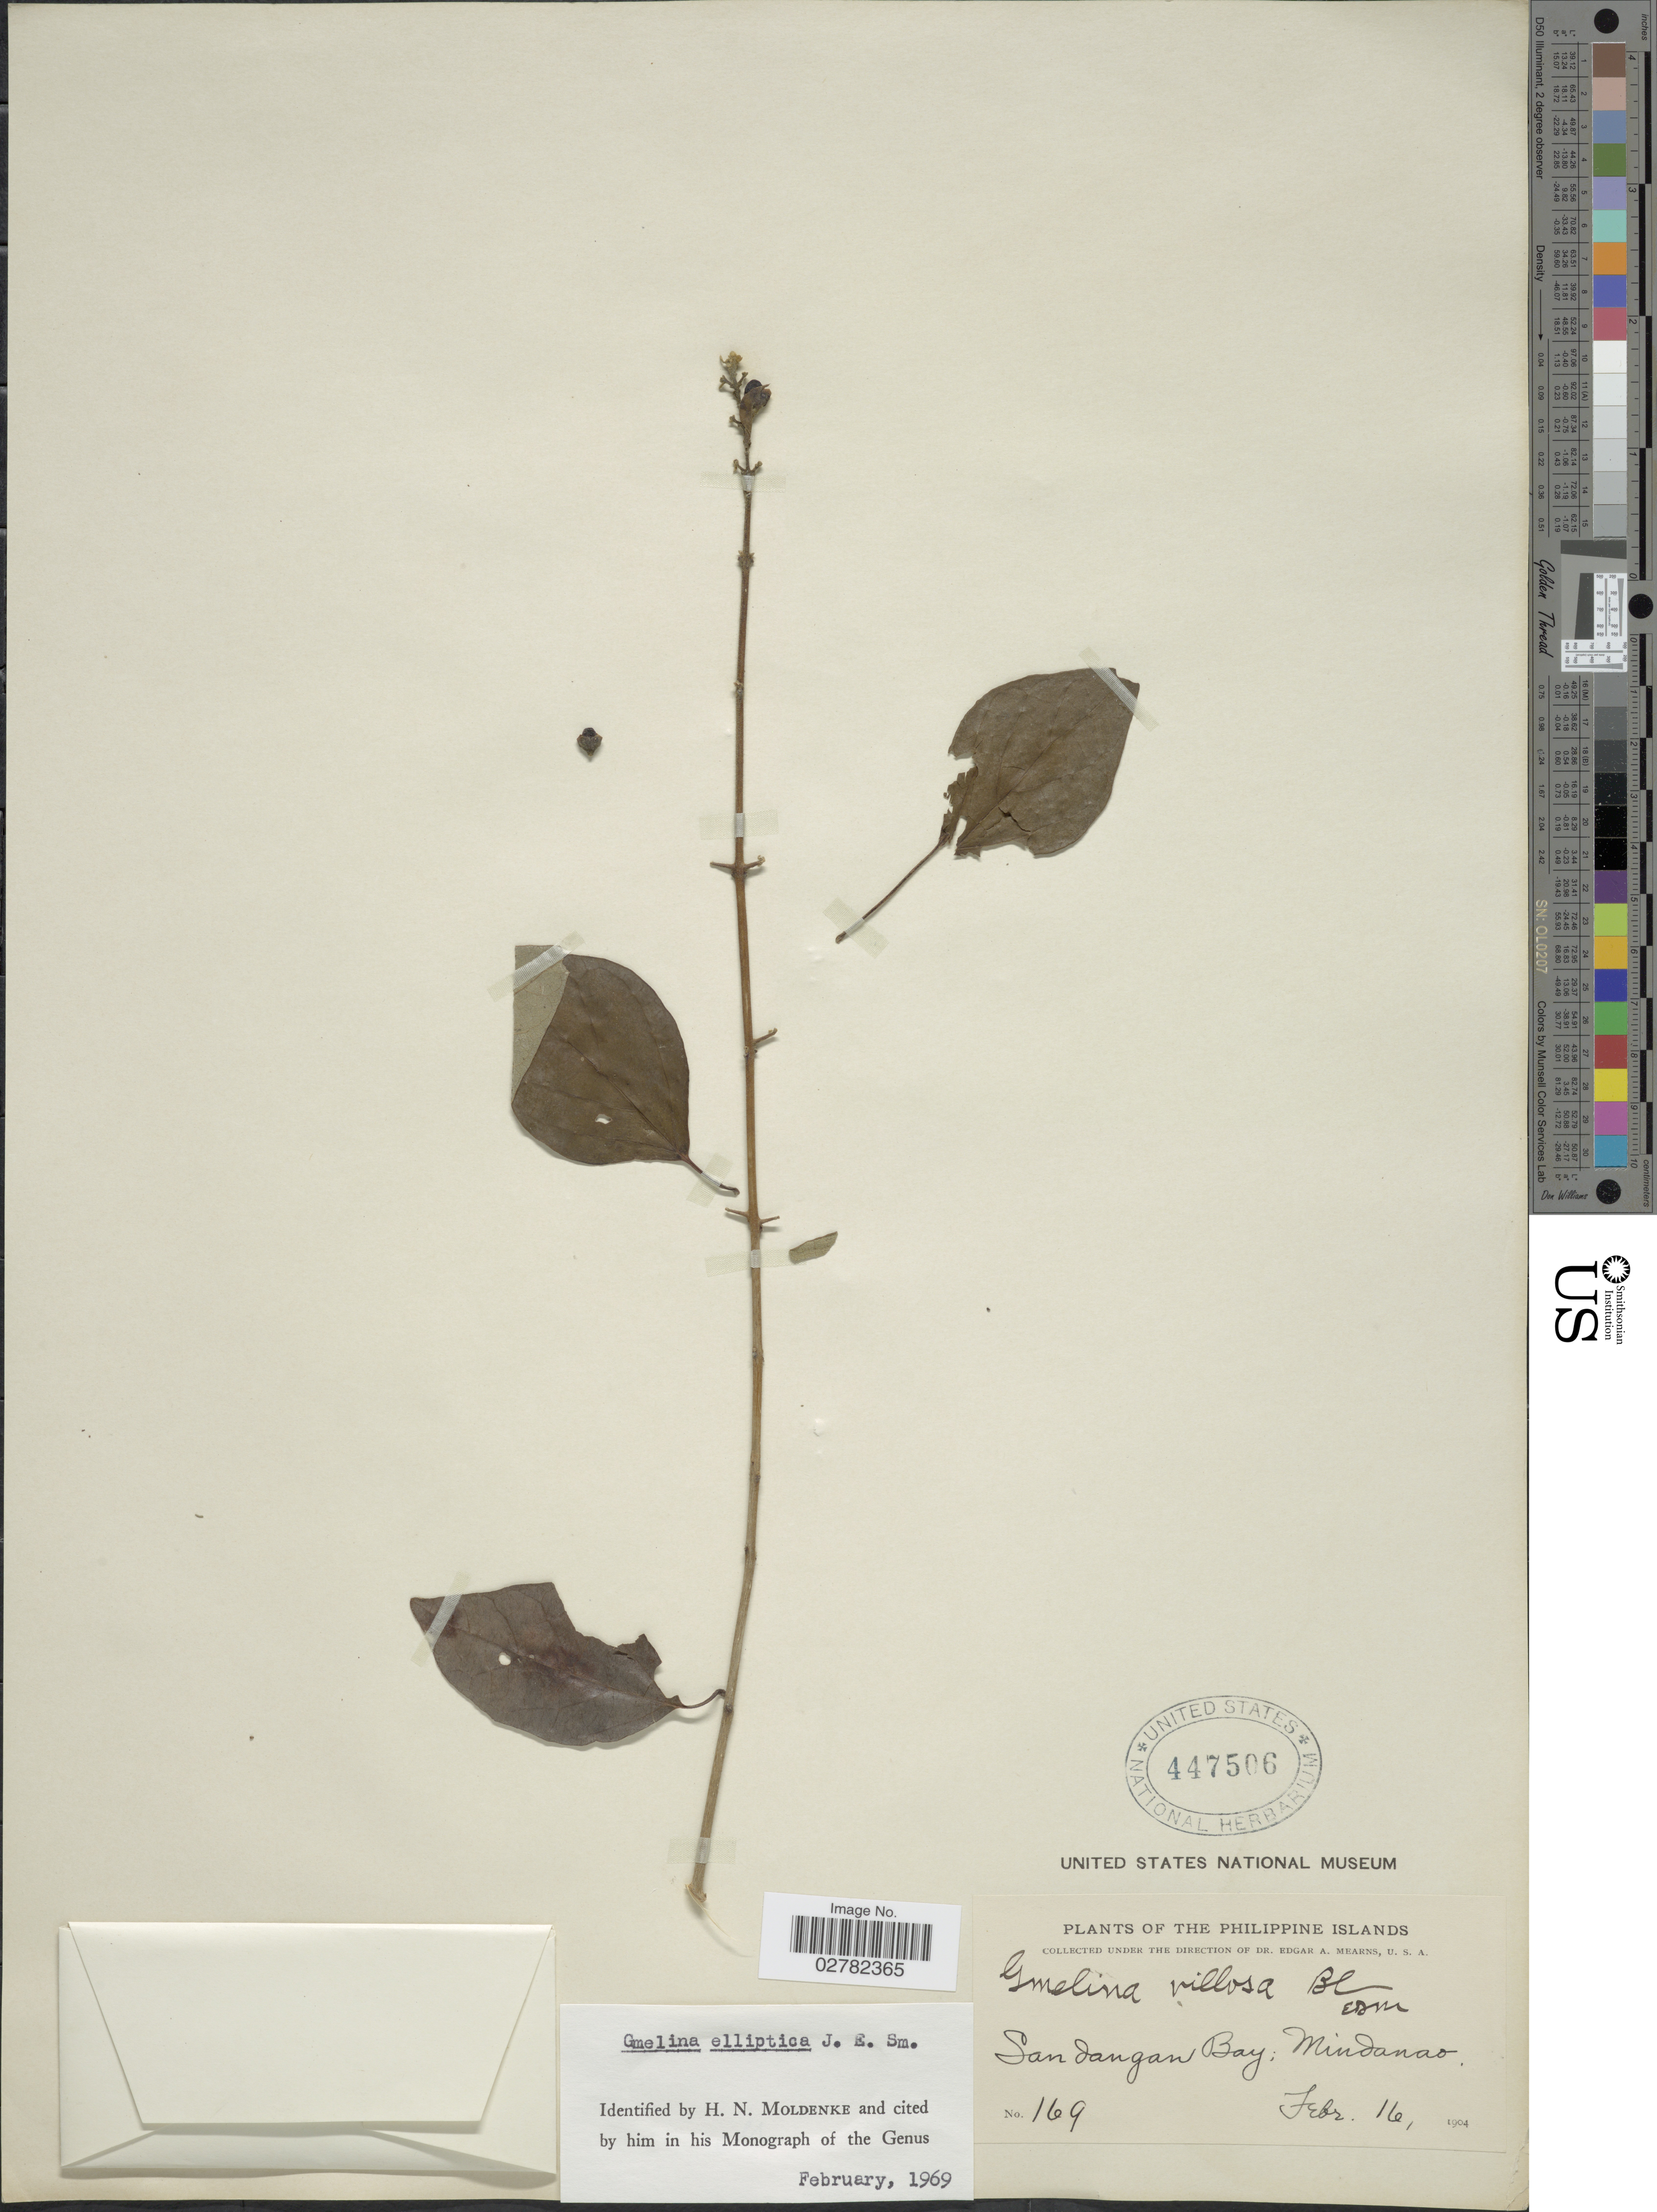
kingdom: Plantae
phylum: Tracheophyta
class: Magnoliopsida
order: Lamiales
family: Lamiaceae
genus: Gmelina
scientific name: Gmelina elliptica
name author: Sm.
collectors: E. A. Mearns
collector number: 169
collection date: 1904-02-16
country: Philippines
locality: Sandangan Bay; Mindanao.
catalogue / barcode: US 447506